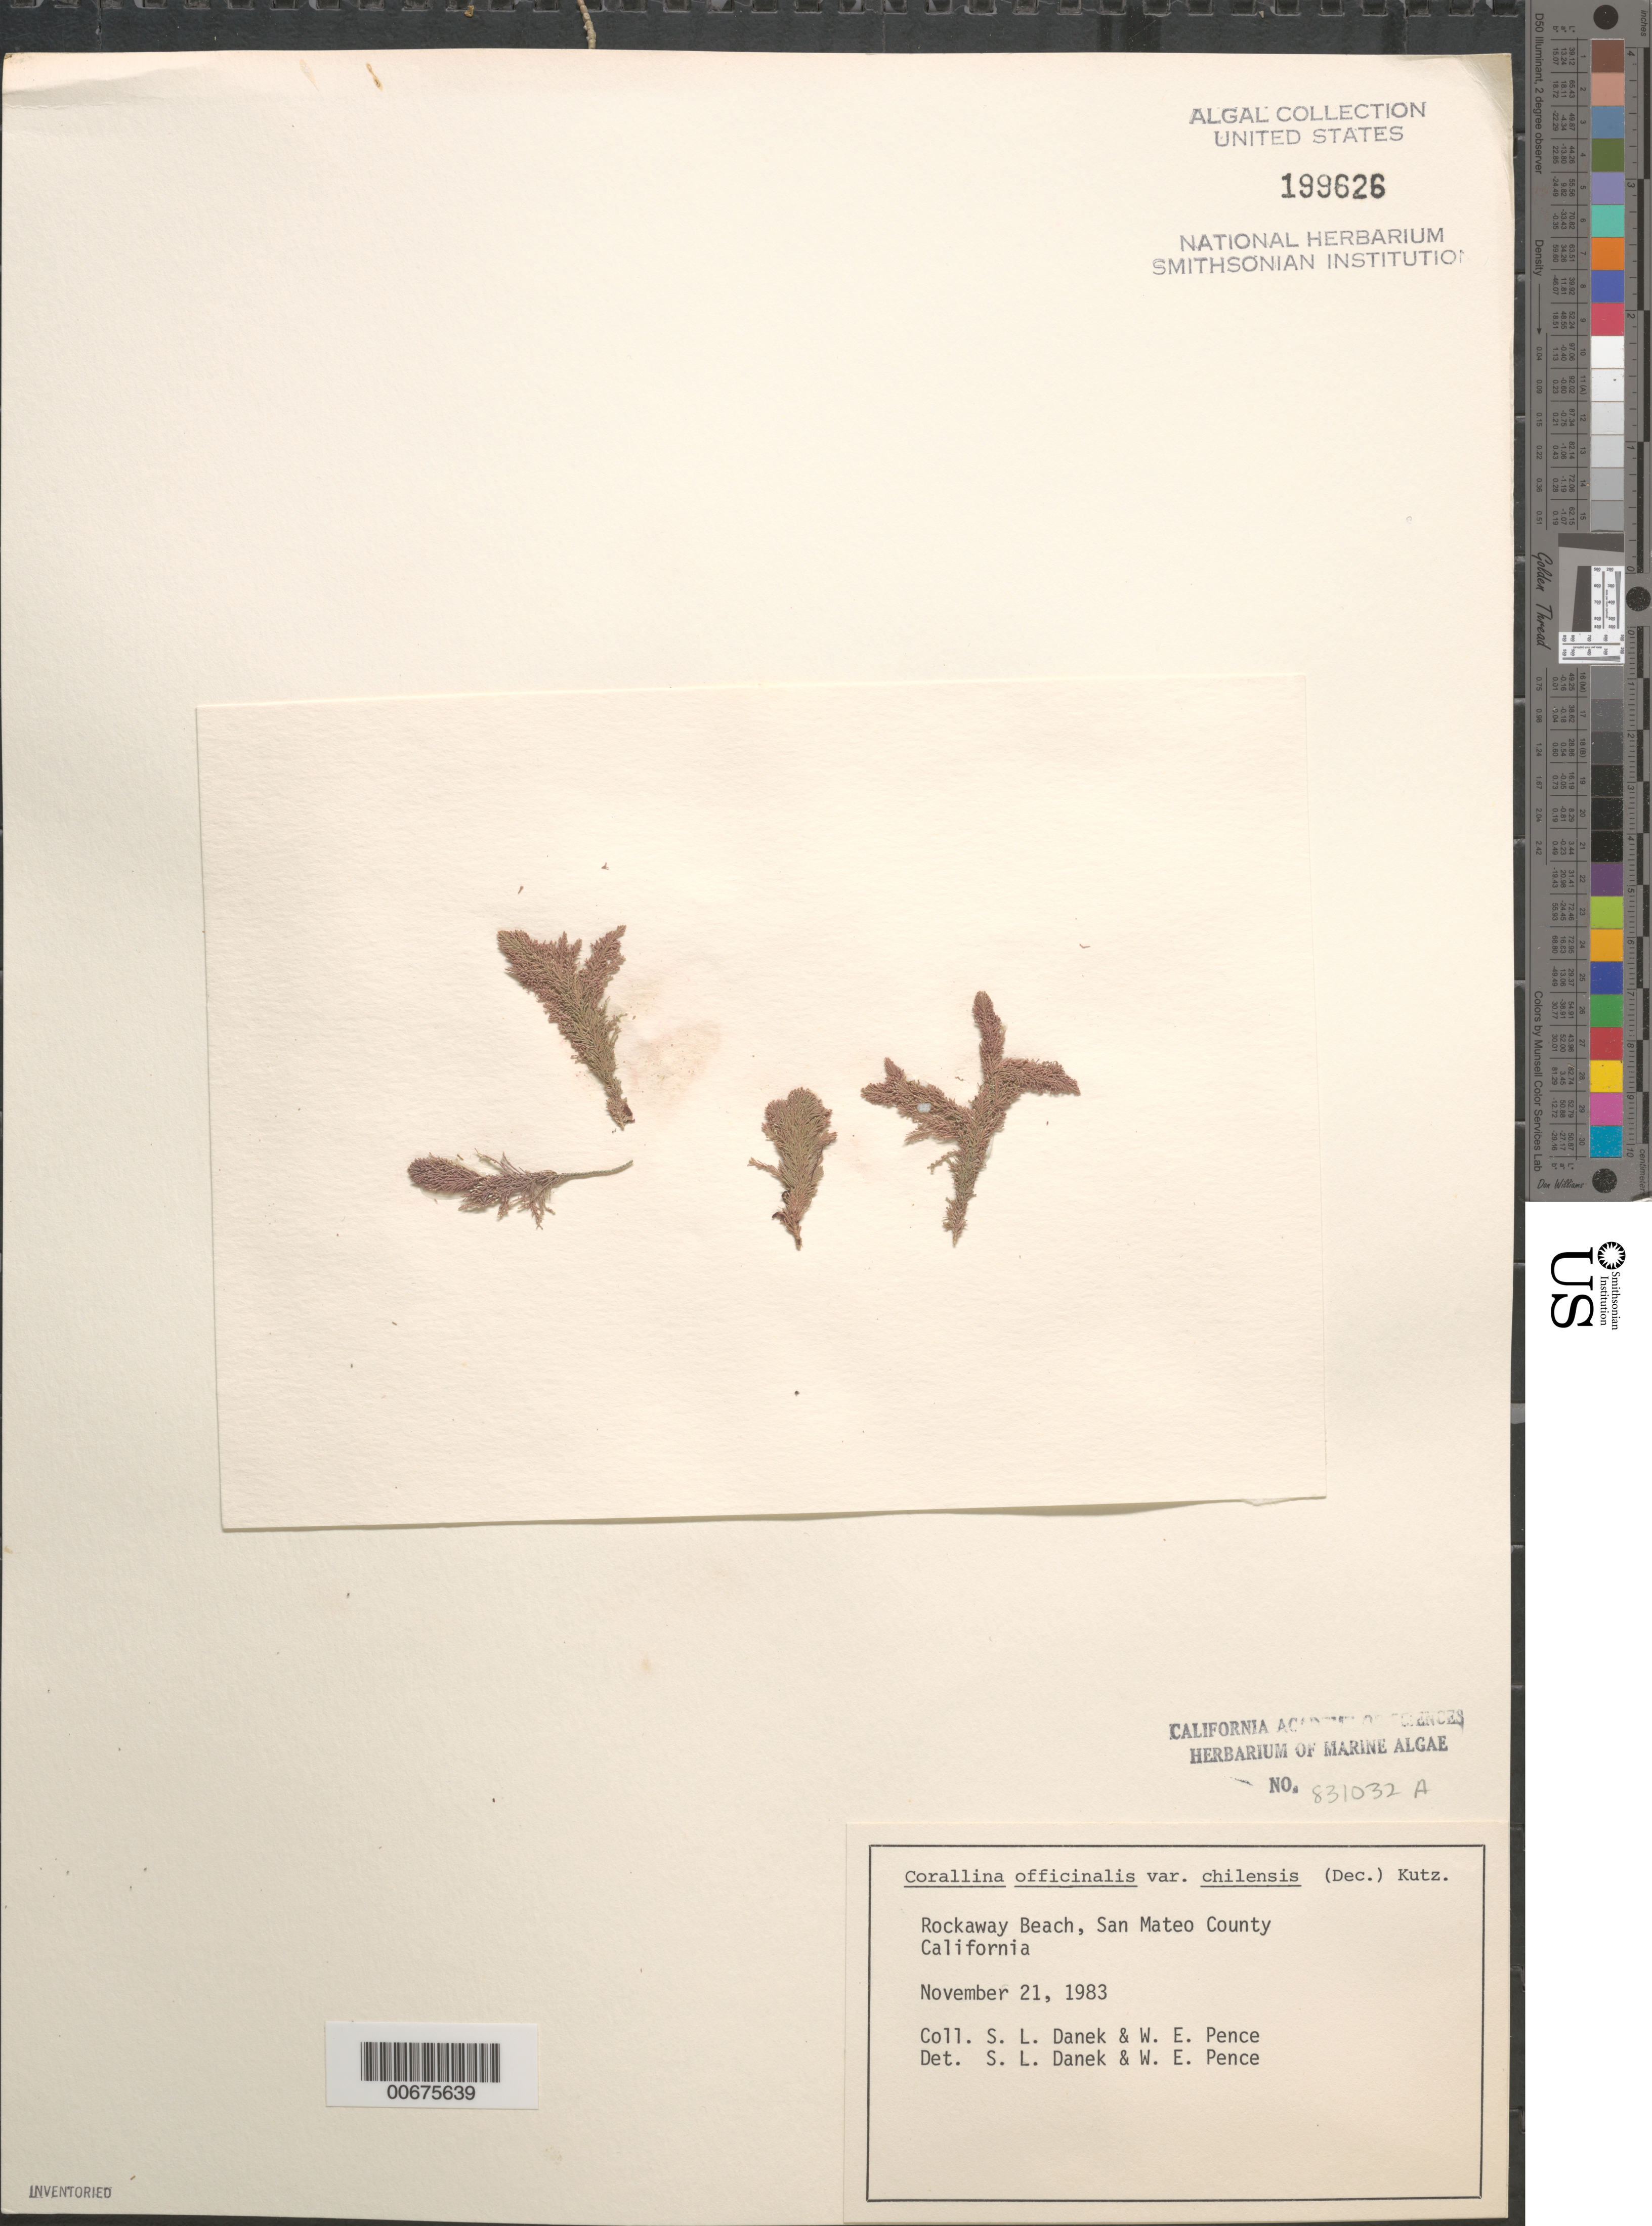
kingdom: Plantae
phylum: Rhodophyta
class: Florideophyceae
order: Corallinales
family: Corallinaceae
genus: Corallina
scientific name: Corallina officinalis var. chilensis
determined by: Danek, S. L.; Pense, W. E.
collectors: S. Danek & W. Pense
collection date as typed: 21 Nov 1983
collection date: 1983-11-21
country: United States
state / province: California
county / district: San Mateo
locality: Rockaway Beach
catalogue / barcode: US 199626